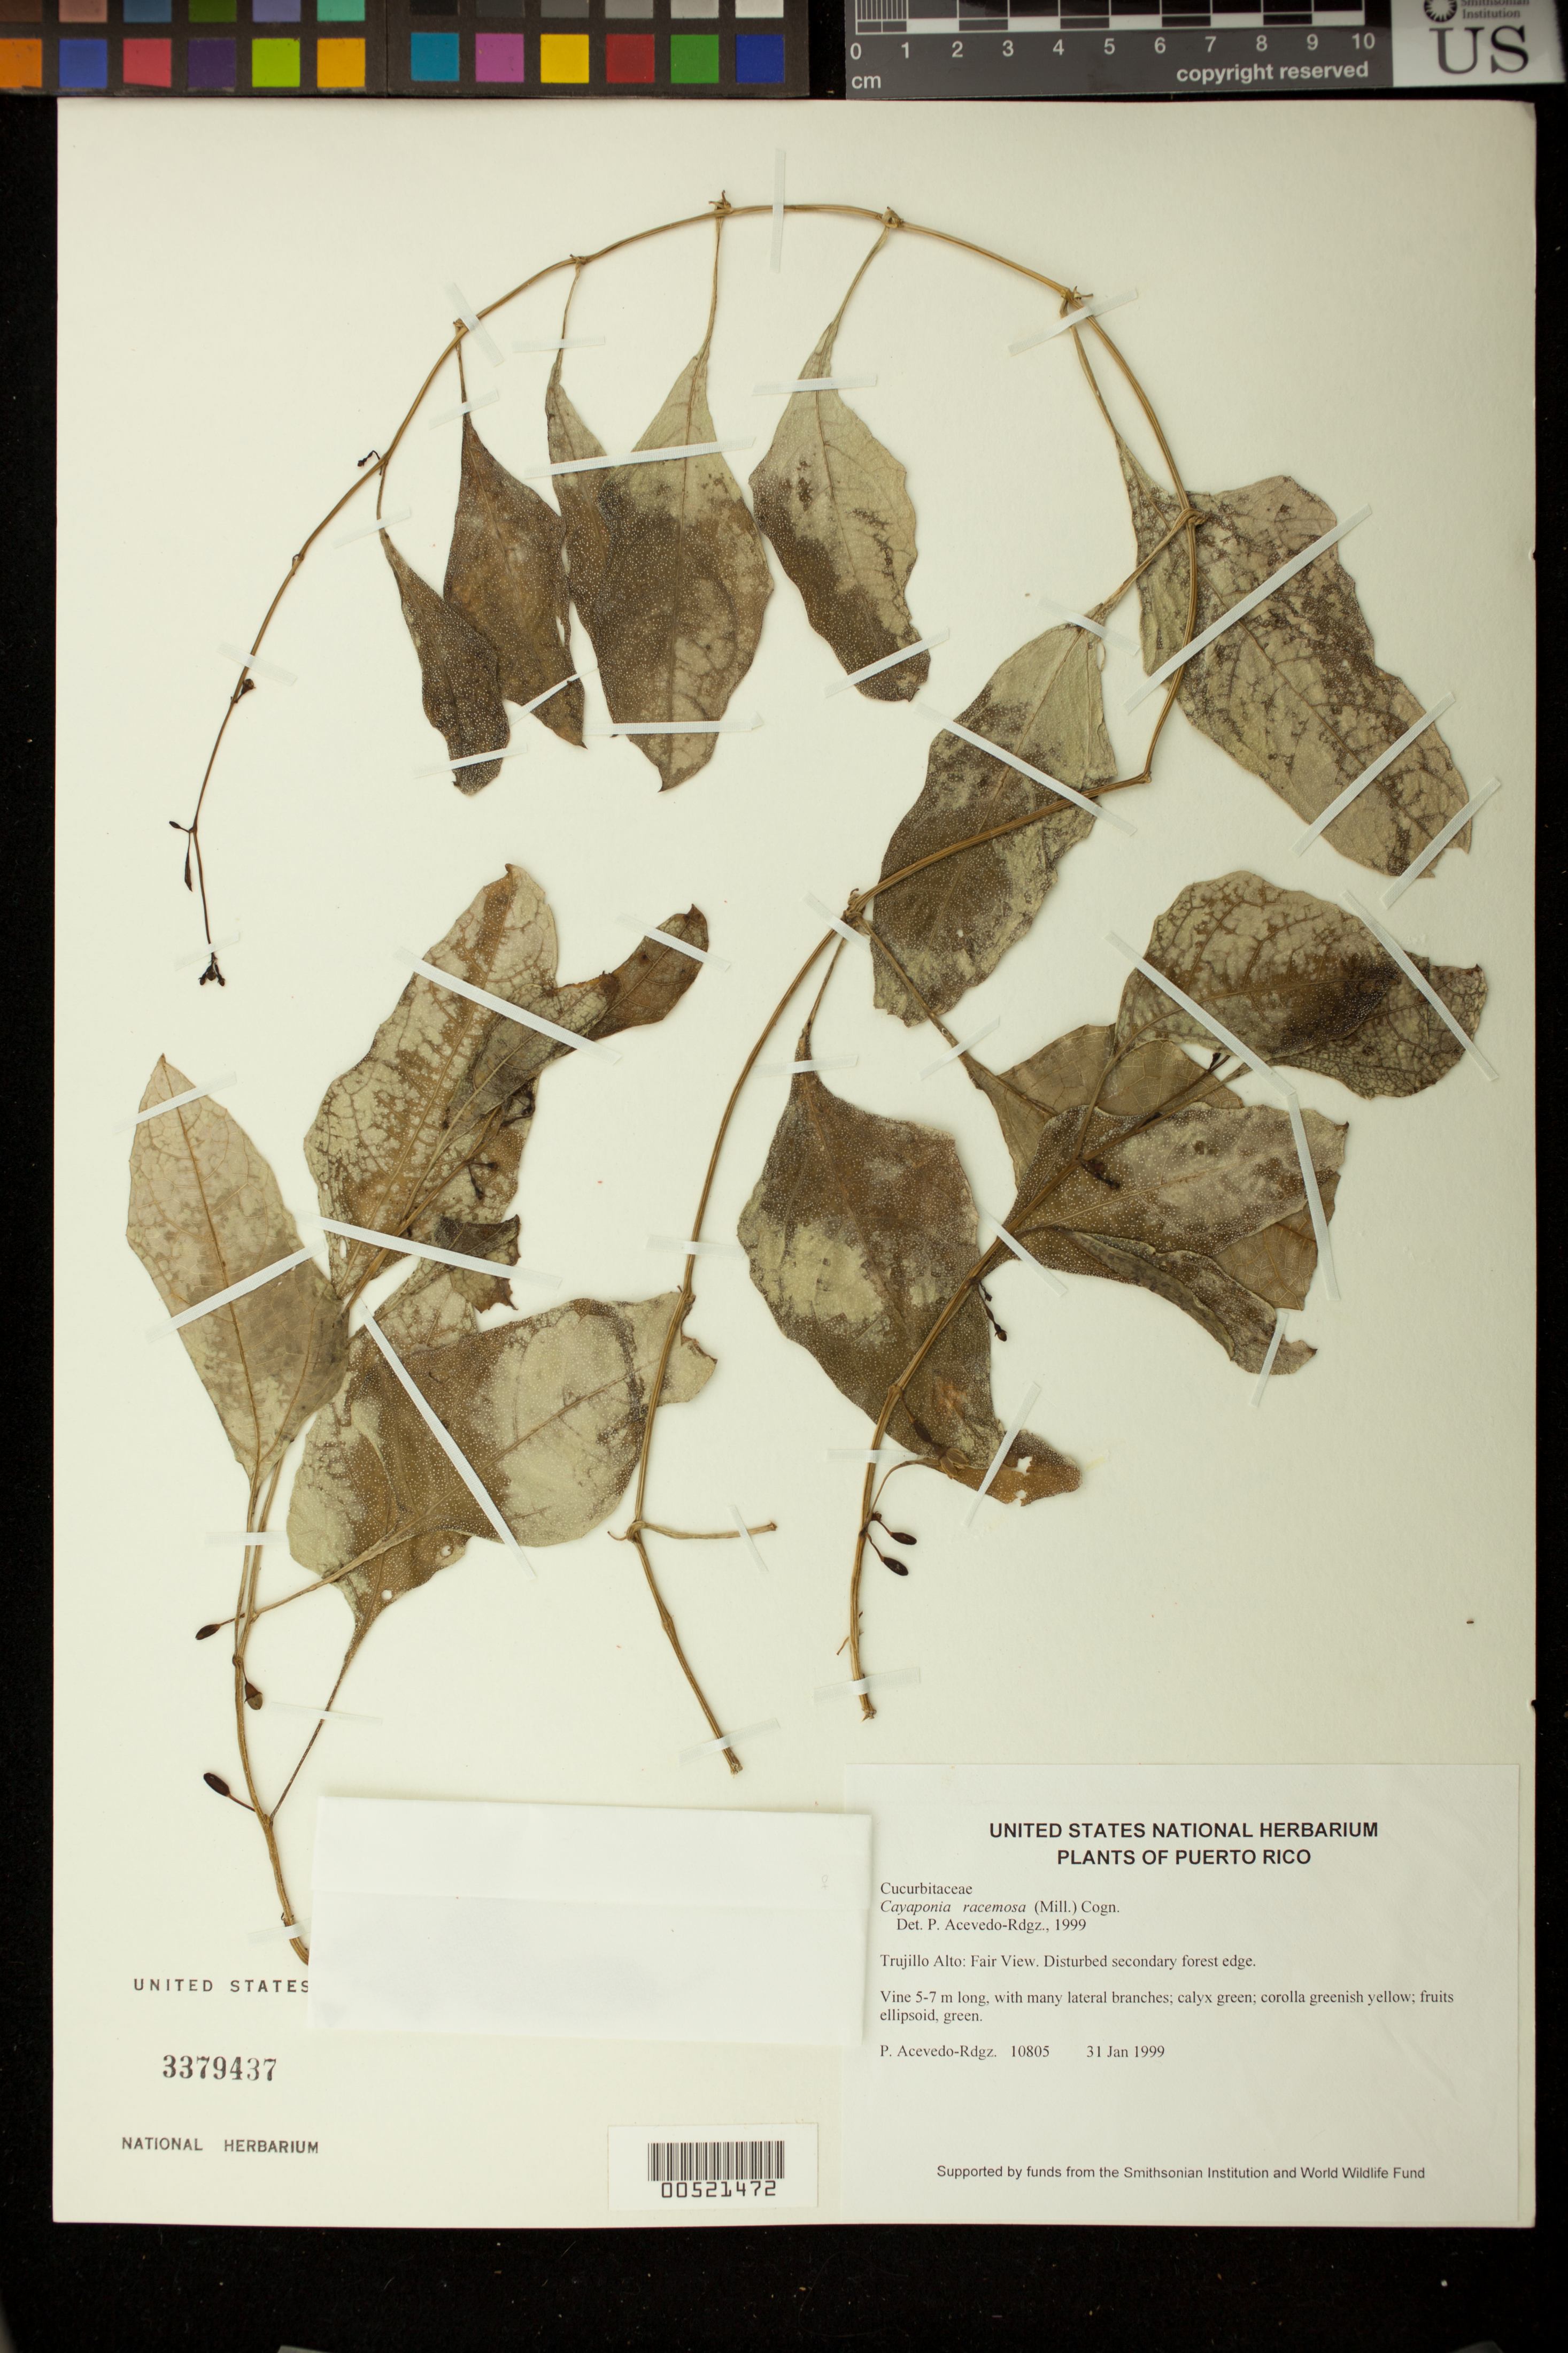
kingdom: Plantae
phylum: Tracheophyta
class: Magnoliopsida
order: Cucurbitales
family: Cucurbitaceae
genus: Cayaponia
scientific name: Cayaponia racemosa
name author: (Mill.) Cogn.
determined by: Acevedo-Rodríguez, P., (BOT), Smithsonian Institution - National Museum of Natural History (UNITED STATES)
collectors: P. Acevedo-Rodr.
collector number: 10805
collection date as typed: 31 Jan 1999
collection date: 1999-01-31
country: Puerto Rico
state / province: Trujillo Alto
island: Puerto Rico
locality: Trujillo Alto: Fair View.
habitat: Disturbed secondary forest edge.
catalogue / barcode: US 3379437